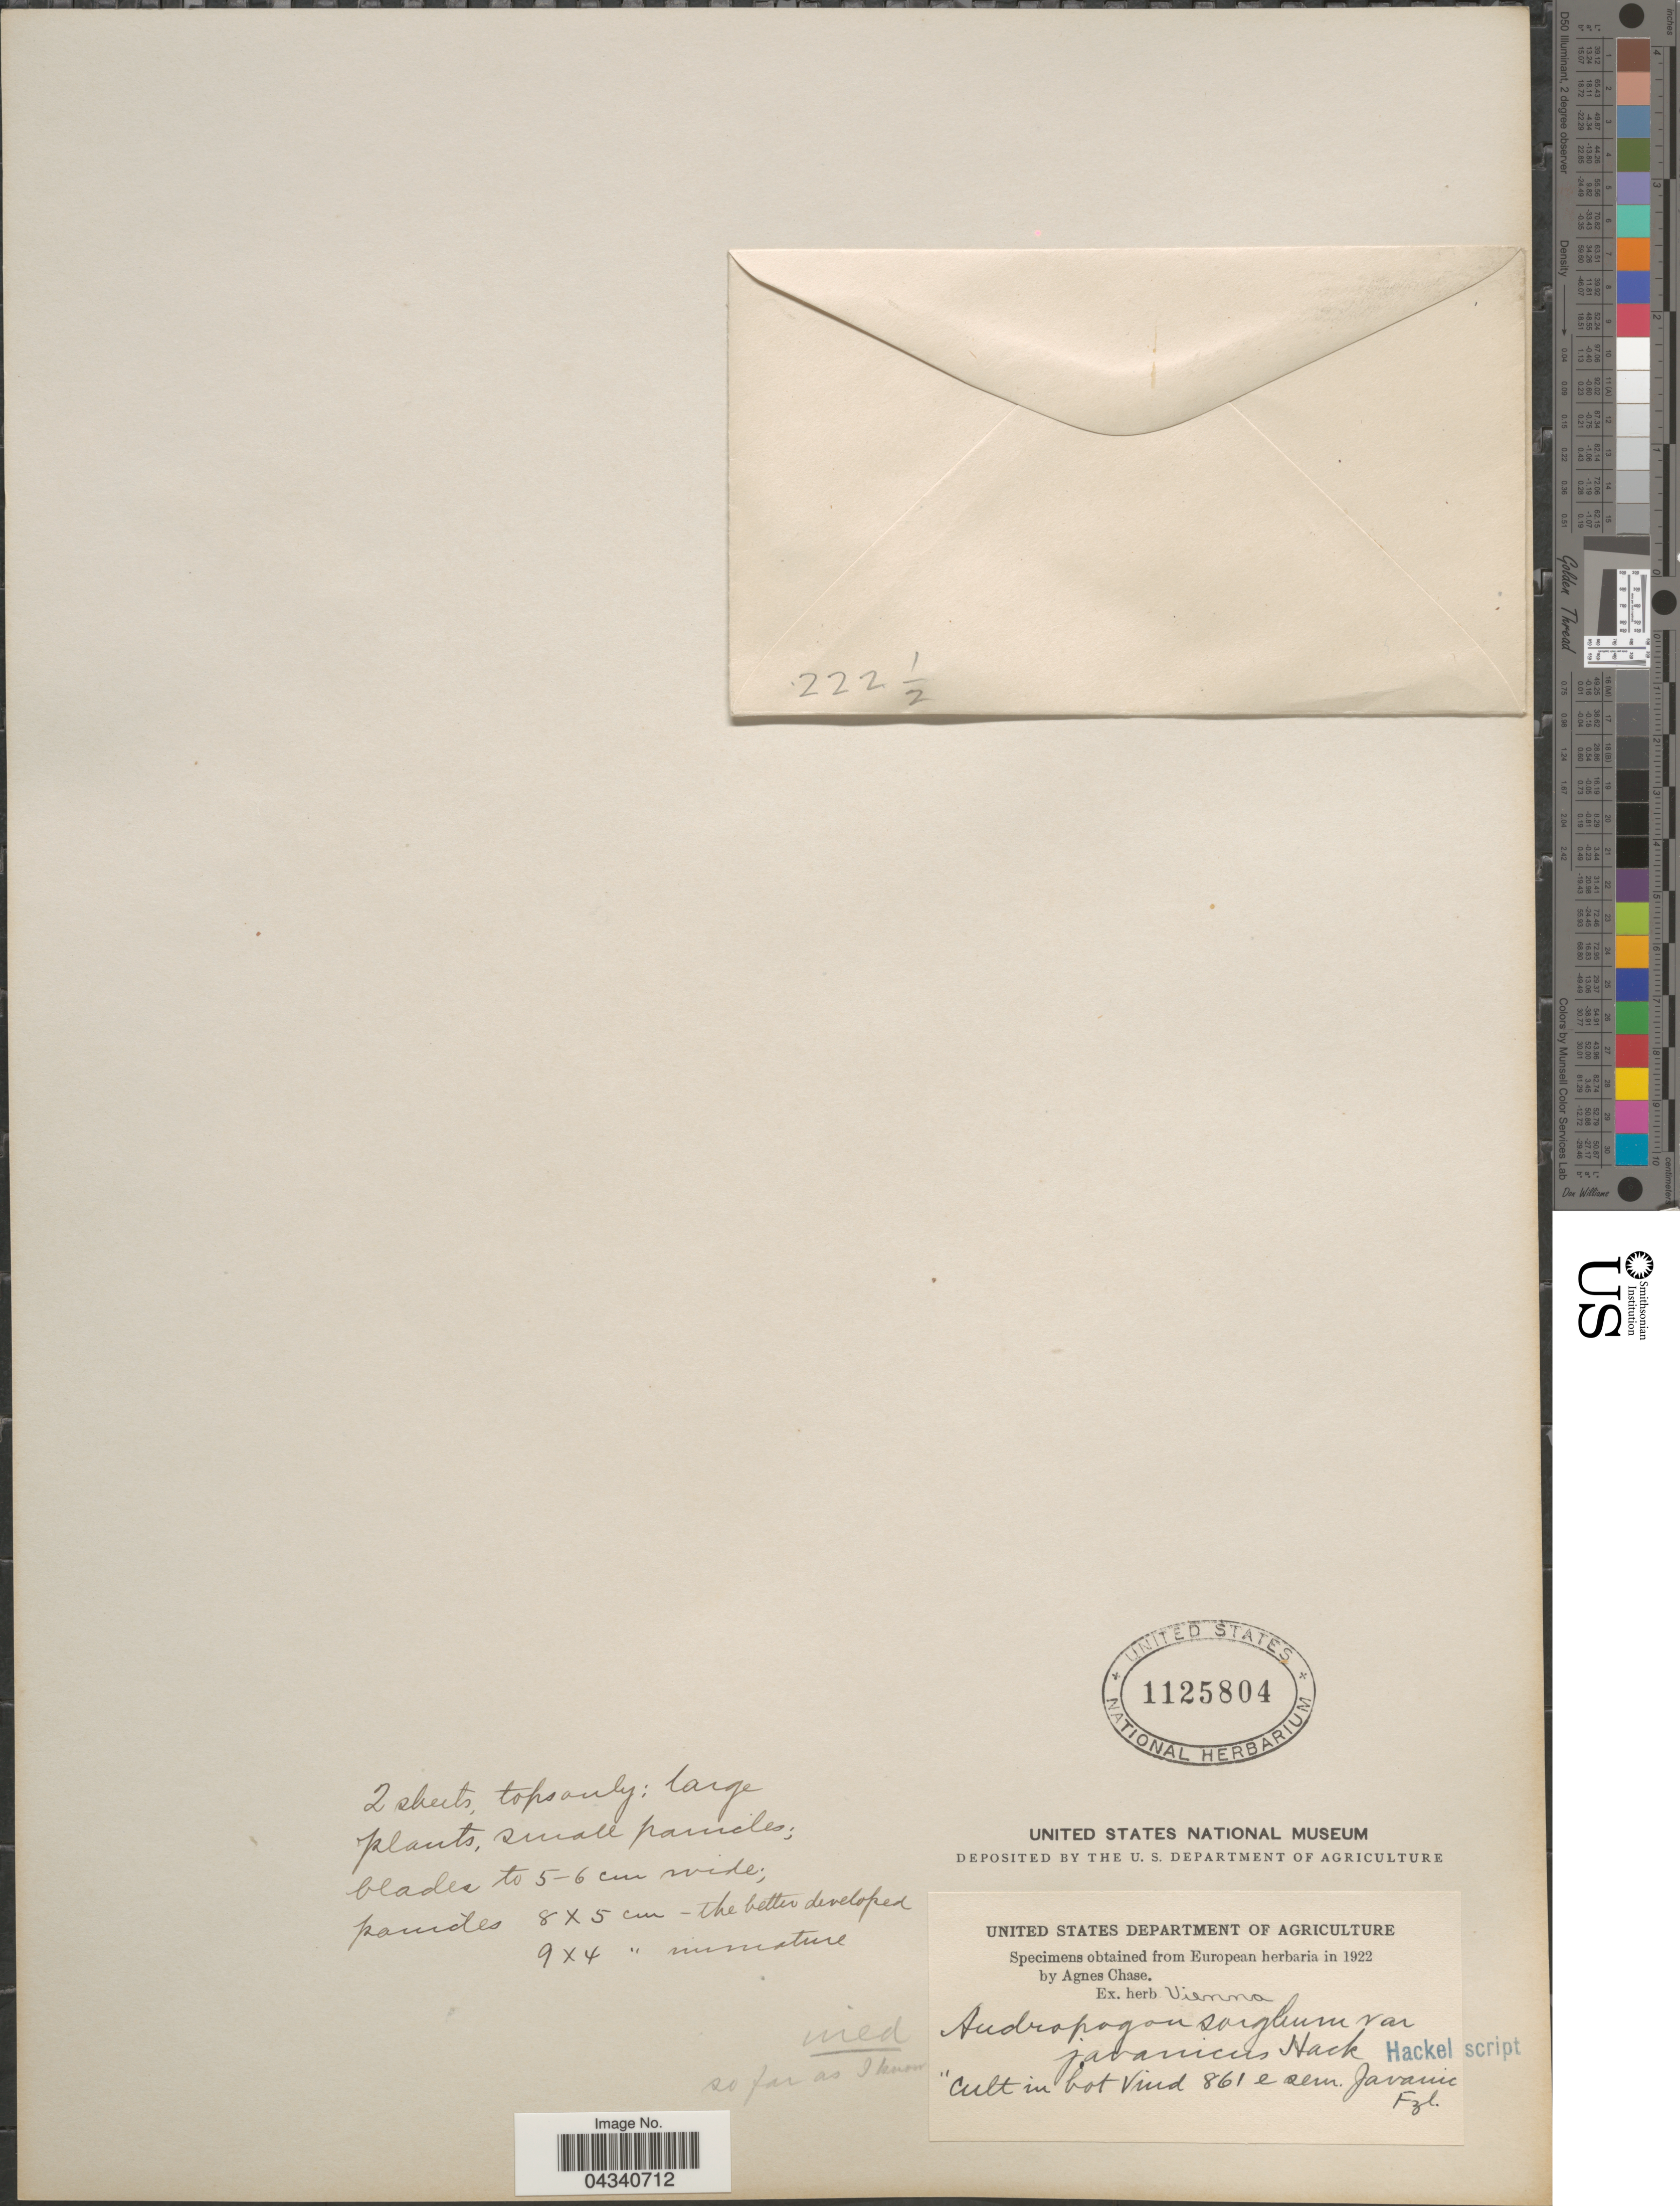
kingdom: Plantae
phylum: Tracheophyta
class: Liliopsida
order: Poales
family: Poaceae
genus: Sorghum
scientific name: Sorghum bicolor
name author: (L.) Moench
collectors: ex herb. Vienna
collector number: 861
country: Austria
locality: Cult in bot Vind 861 e sem. Javanic.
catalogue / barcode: US 1125804